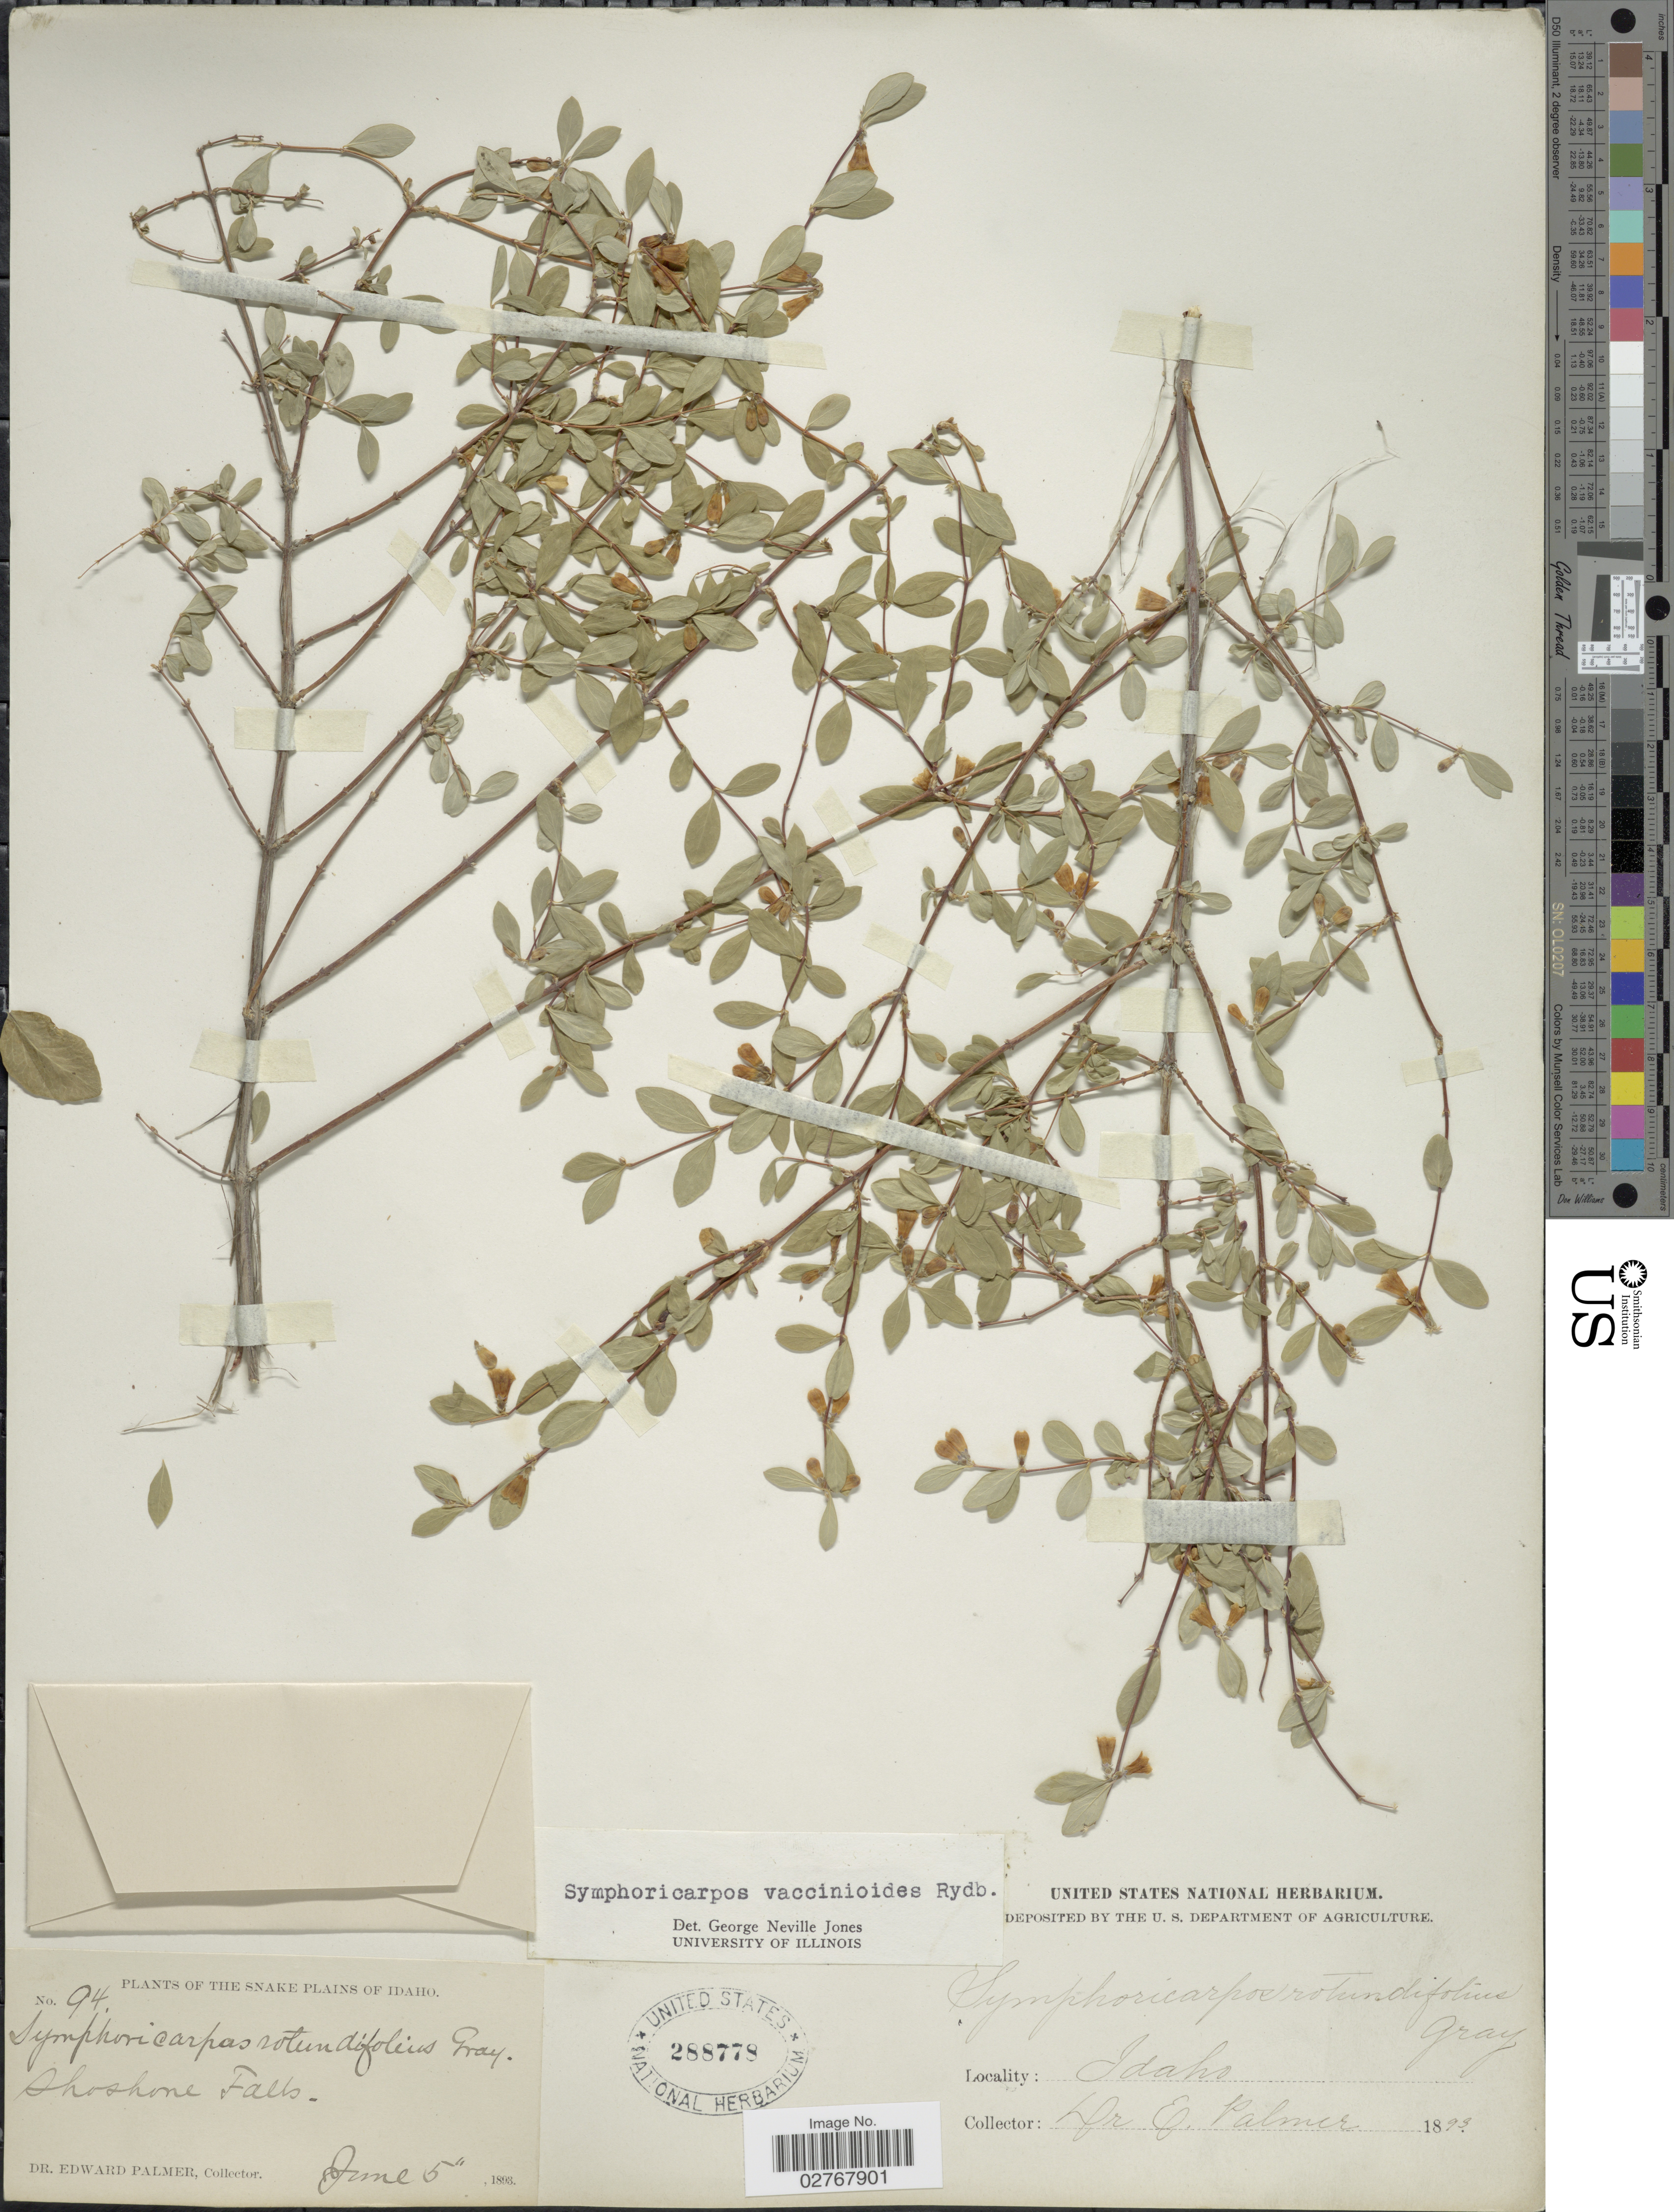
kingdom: Plantae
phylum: Tracheophyta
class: Magnoliopsida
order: Dipsacales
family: Caprifoliaceae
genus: Symphoricarpos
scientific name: Symphoricarpos vaccinioides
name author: Rydb.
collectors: E. Palmer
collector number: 94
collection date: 1893-06-05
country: United States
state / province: Idaho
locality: The Snake Plains, Shoshone Falls.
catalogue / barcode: US 288778